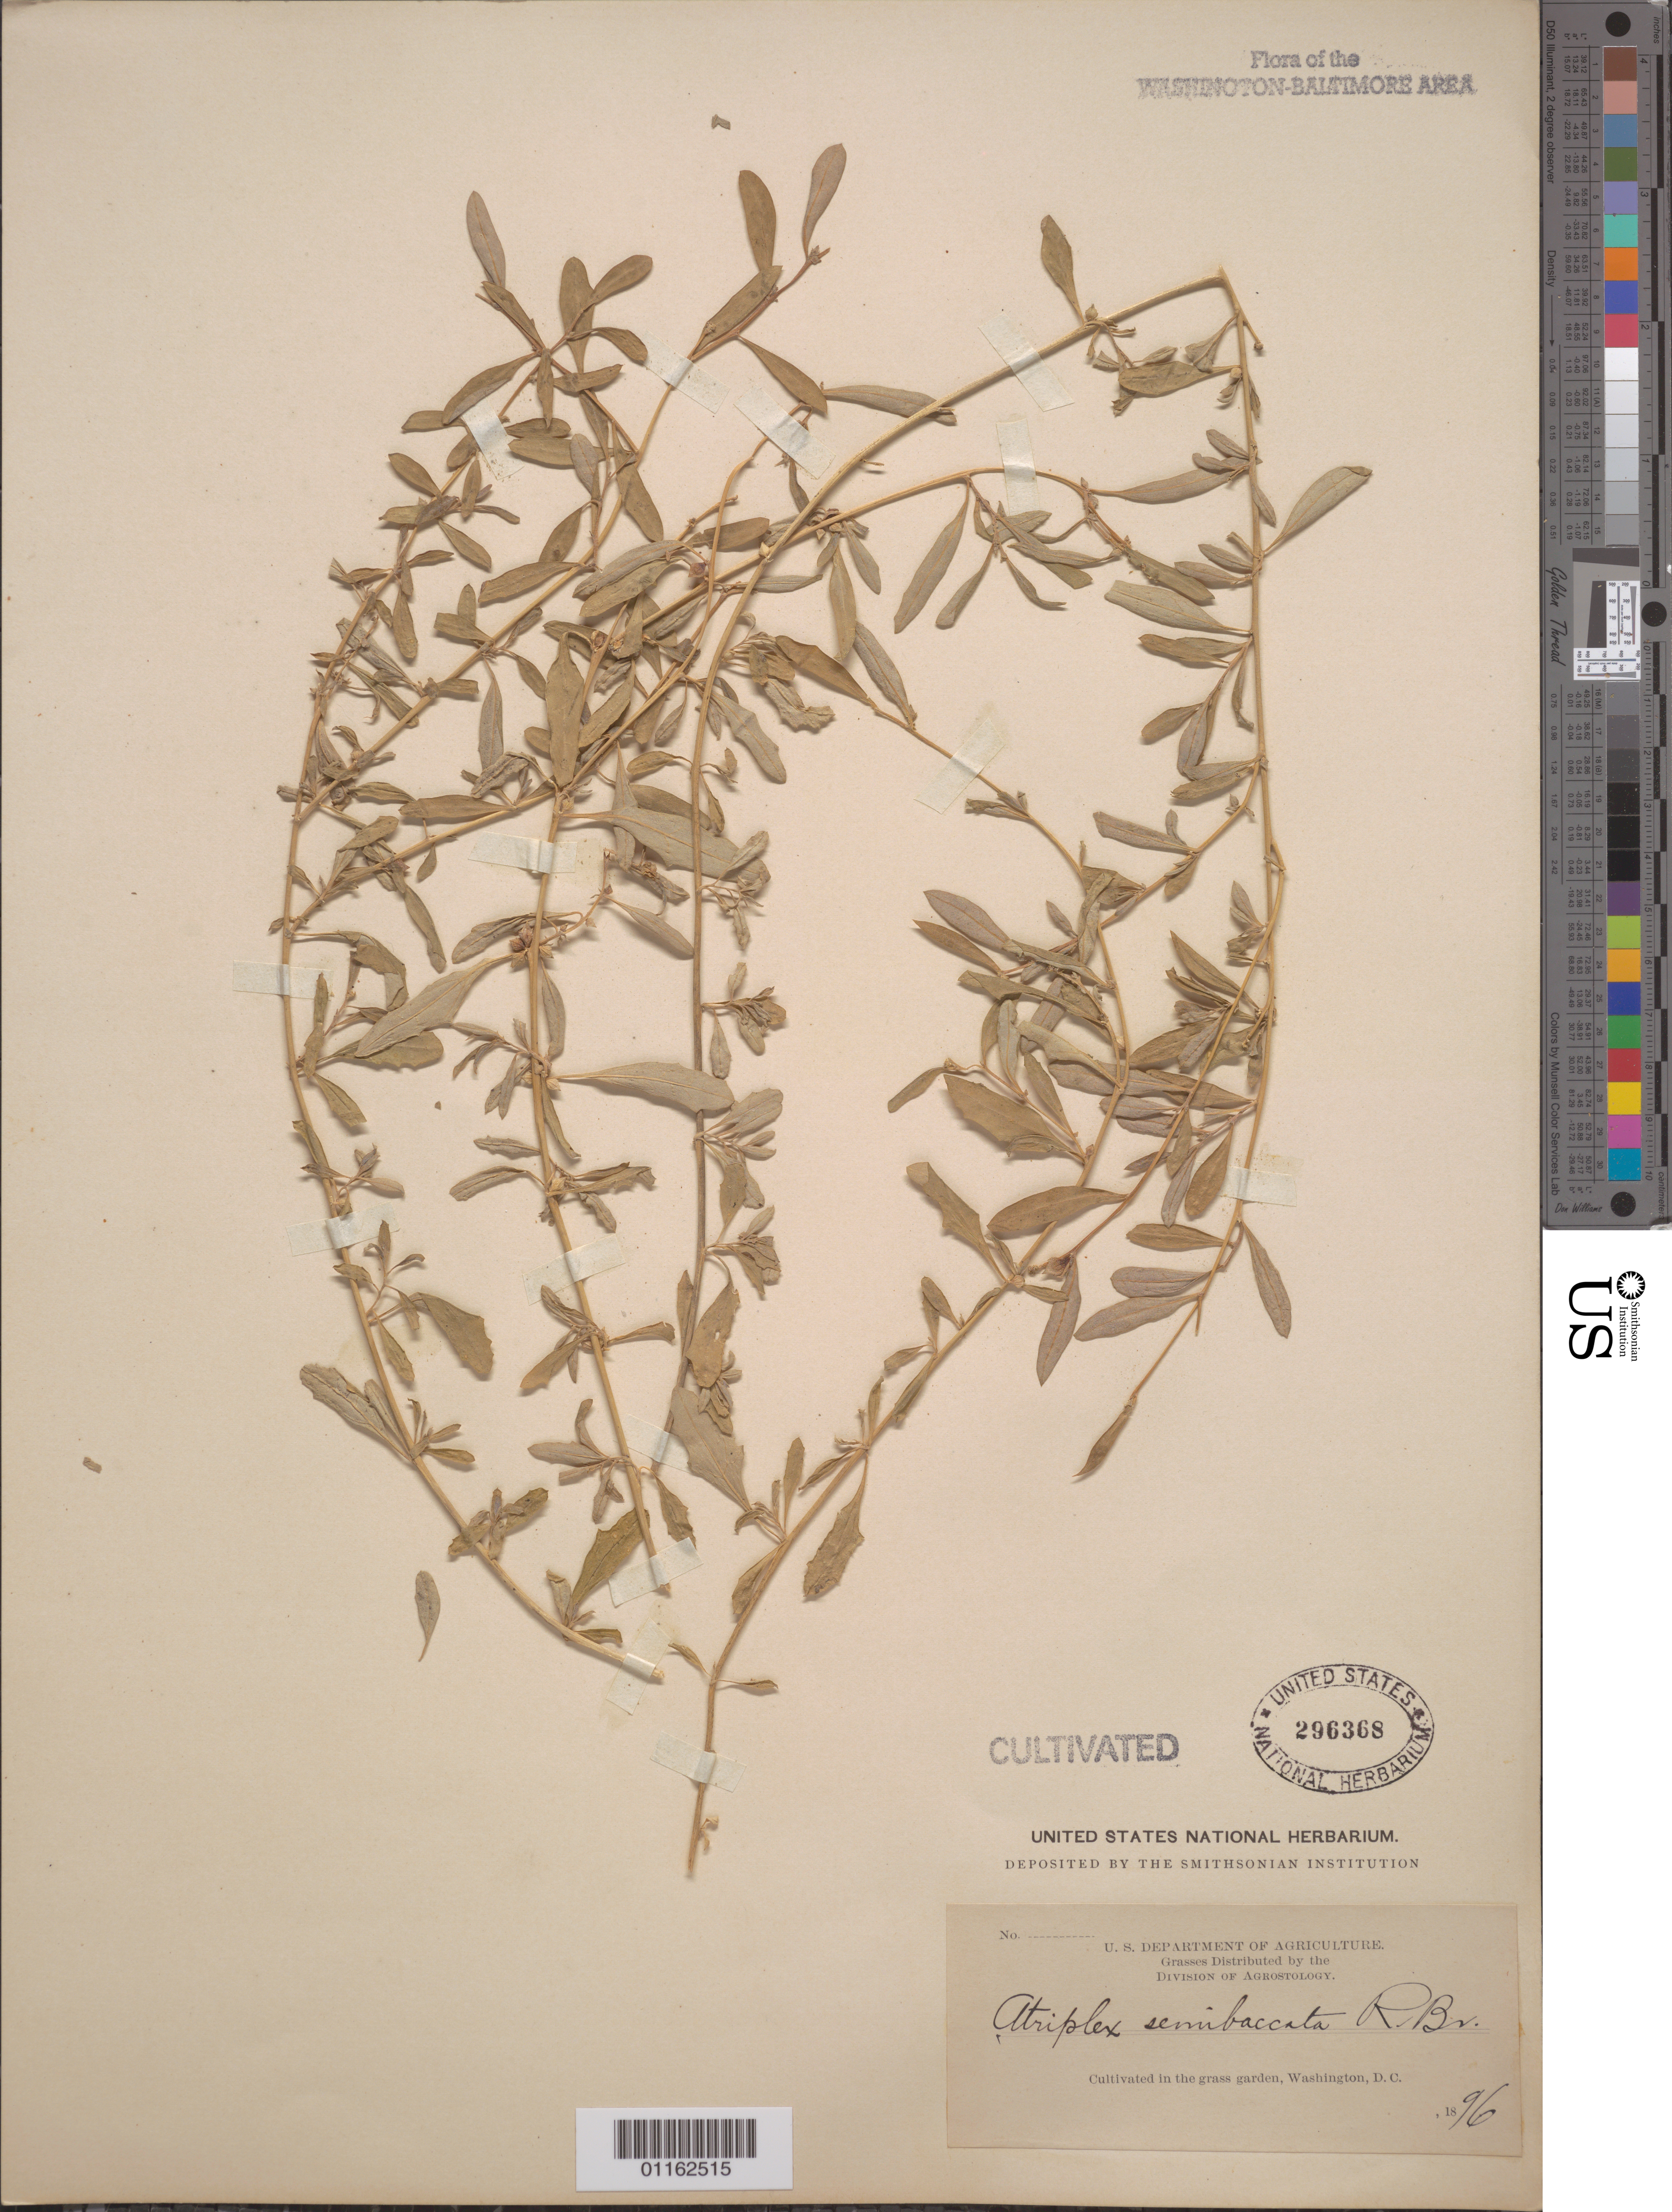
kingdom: Plantae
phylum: Tracheophyta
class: Magnoliopsida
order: Caryophyllales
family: Amaranthaceae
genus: Atriplex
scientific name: Atriplex semibaccata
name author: R. Br.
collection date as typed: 1896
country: United States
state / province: District of Columbia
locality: Cultivated in grass garden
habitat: grass garden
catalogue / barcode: US 296368